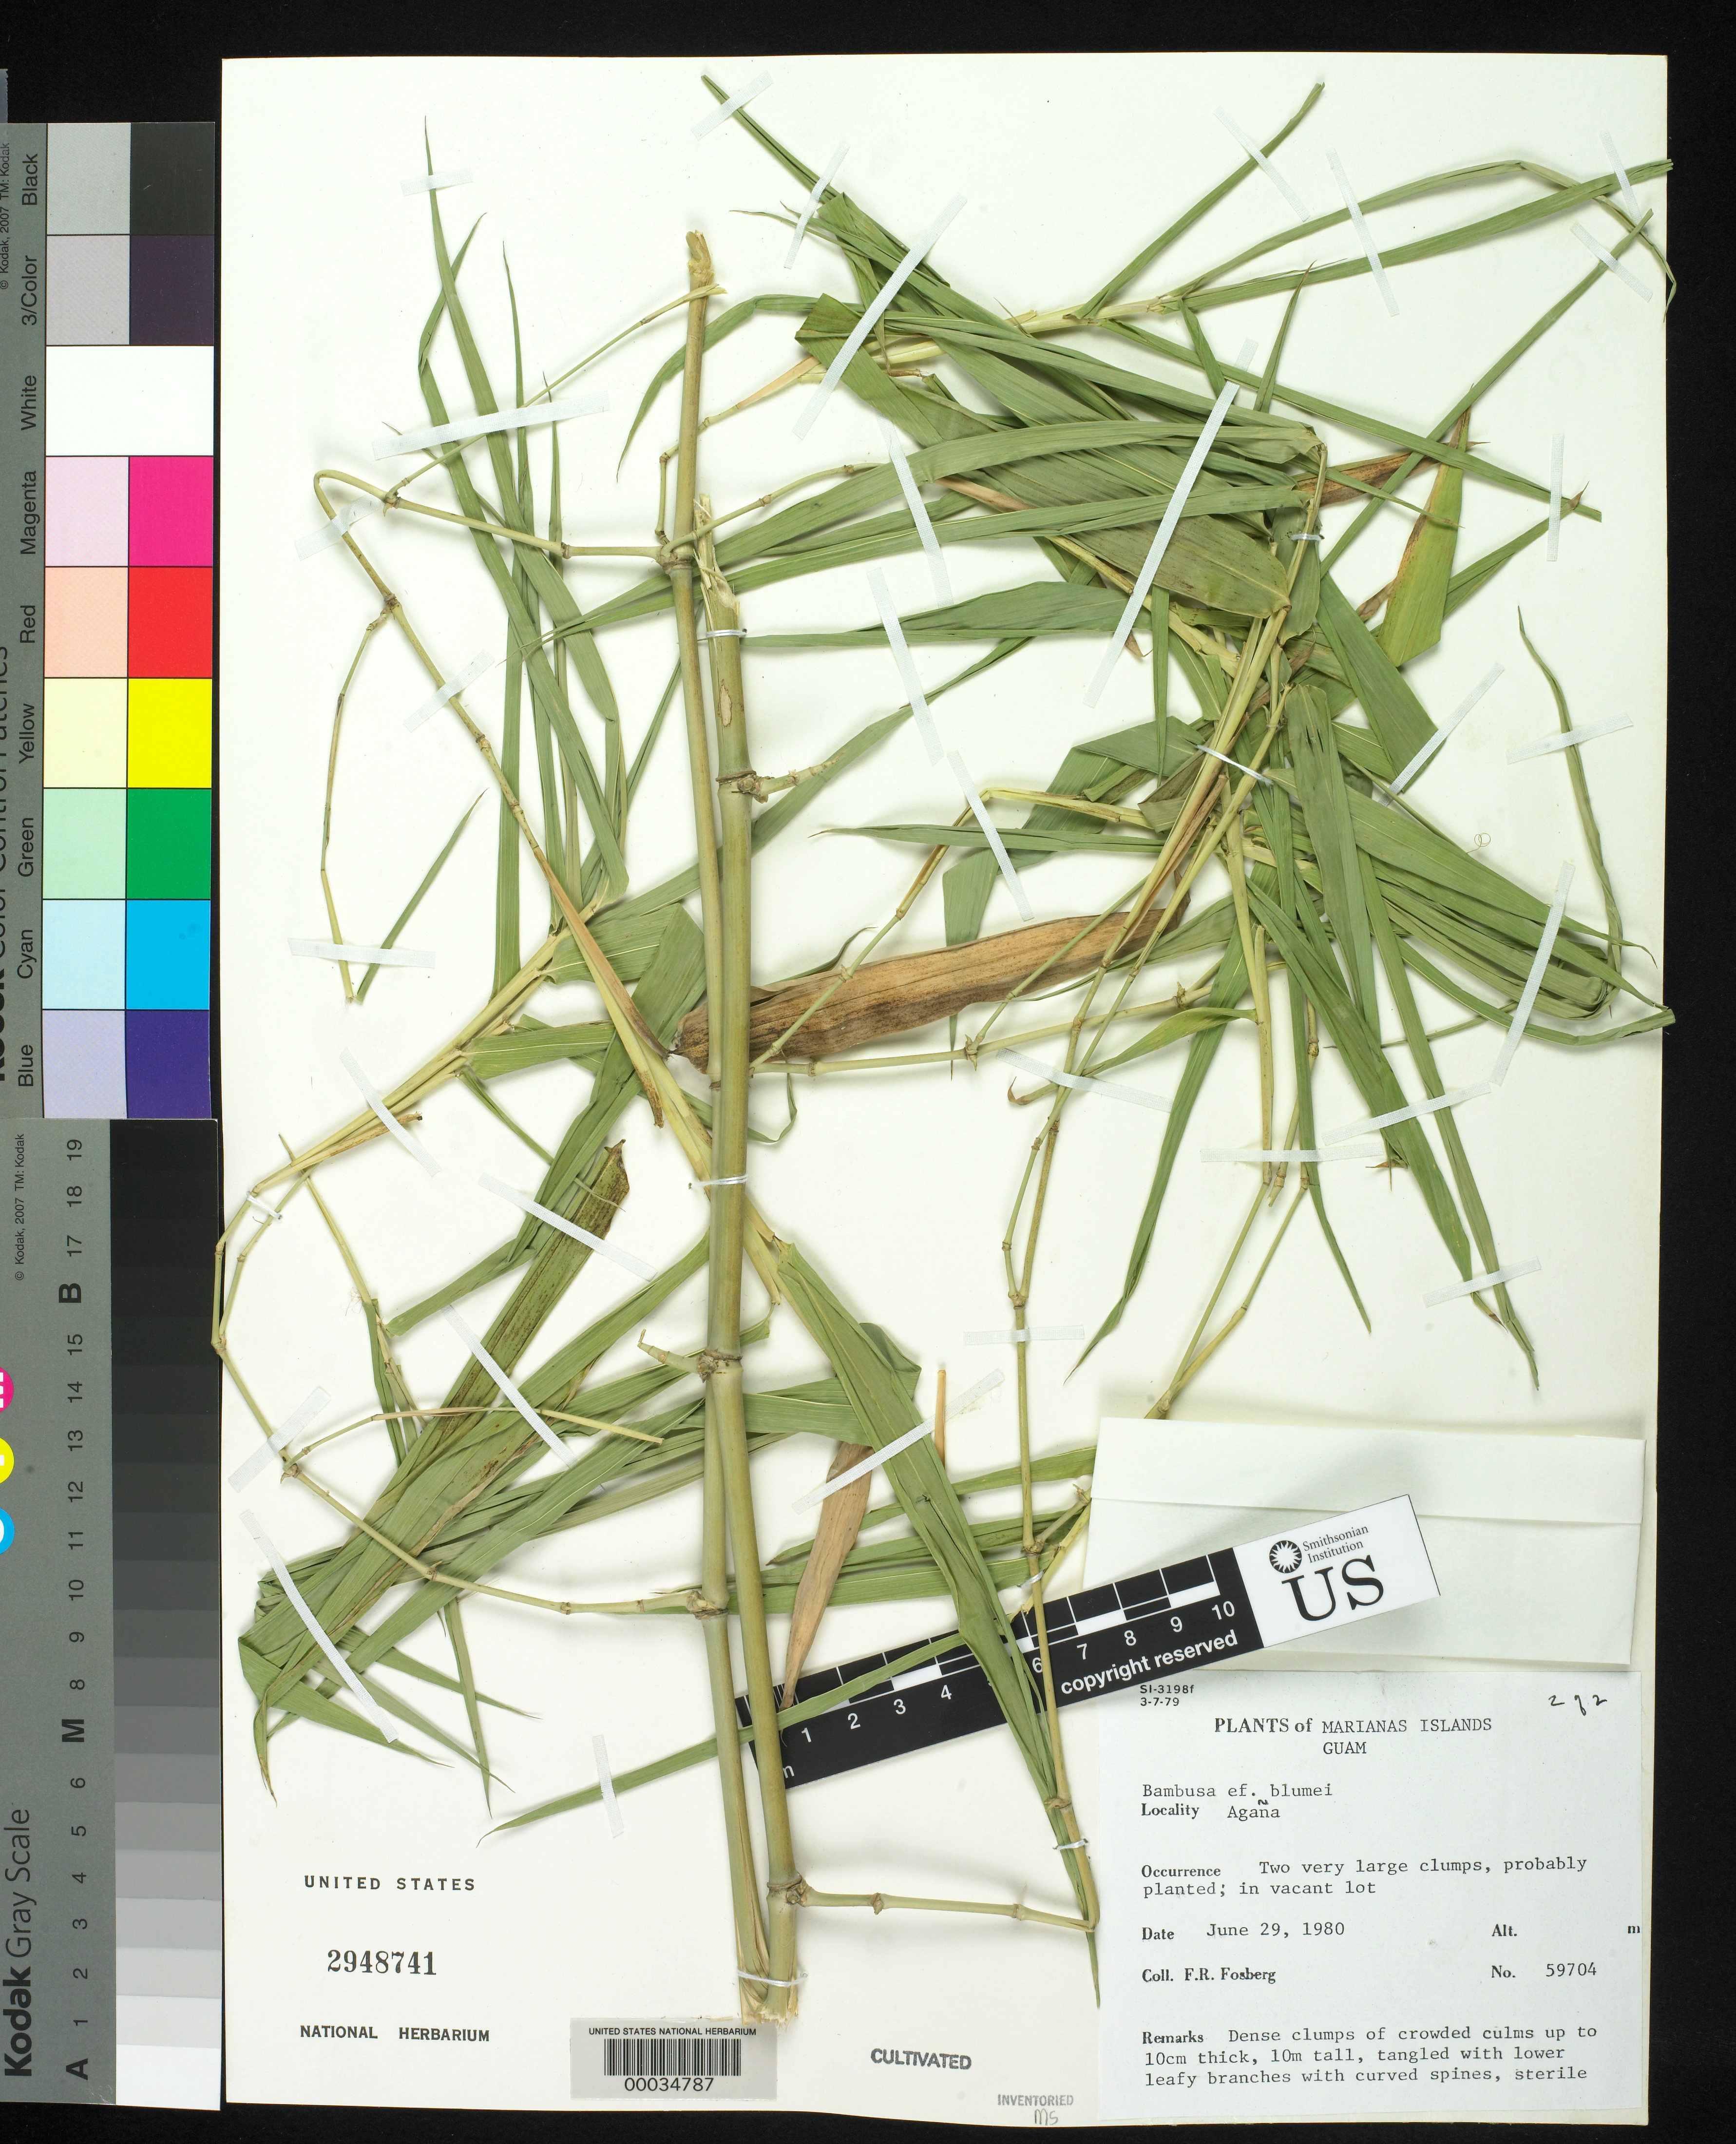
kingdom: Plantae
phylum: Tracheophyta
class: Liliopsida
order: Poales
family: Poaceae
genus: Bambusa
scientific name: Bambusa spinosa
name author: Roxb.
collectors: F. R. Fosberg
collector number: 59704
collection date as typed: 29 Jun 1980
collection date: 1980-06-29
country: Guam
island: Guam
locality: Agana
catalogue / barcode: US 2948741